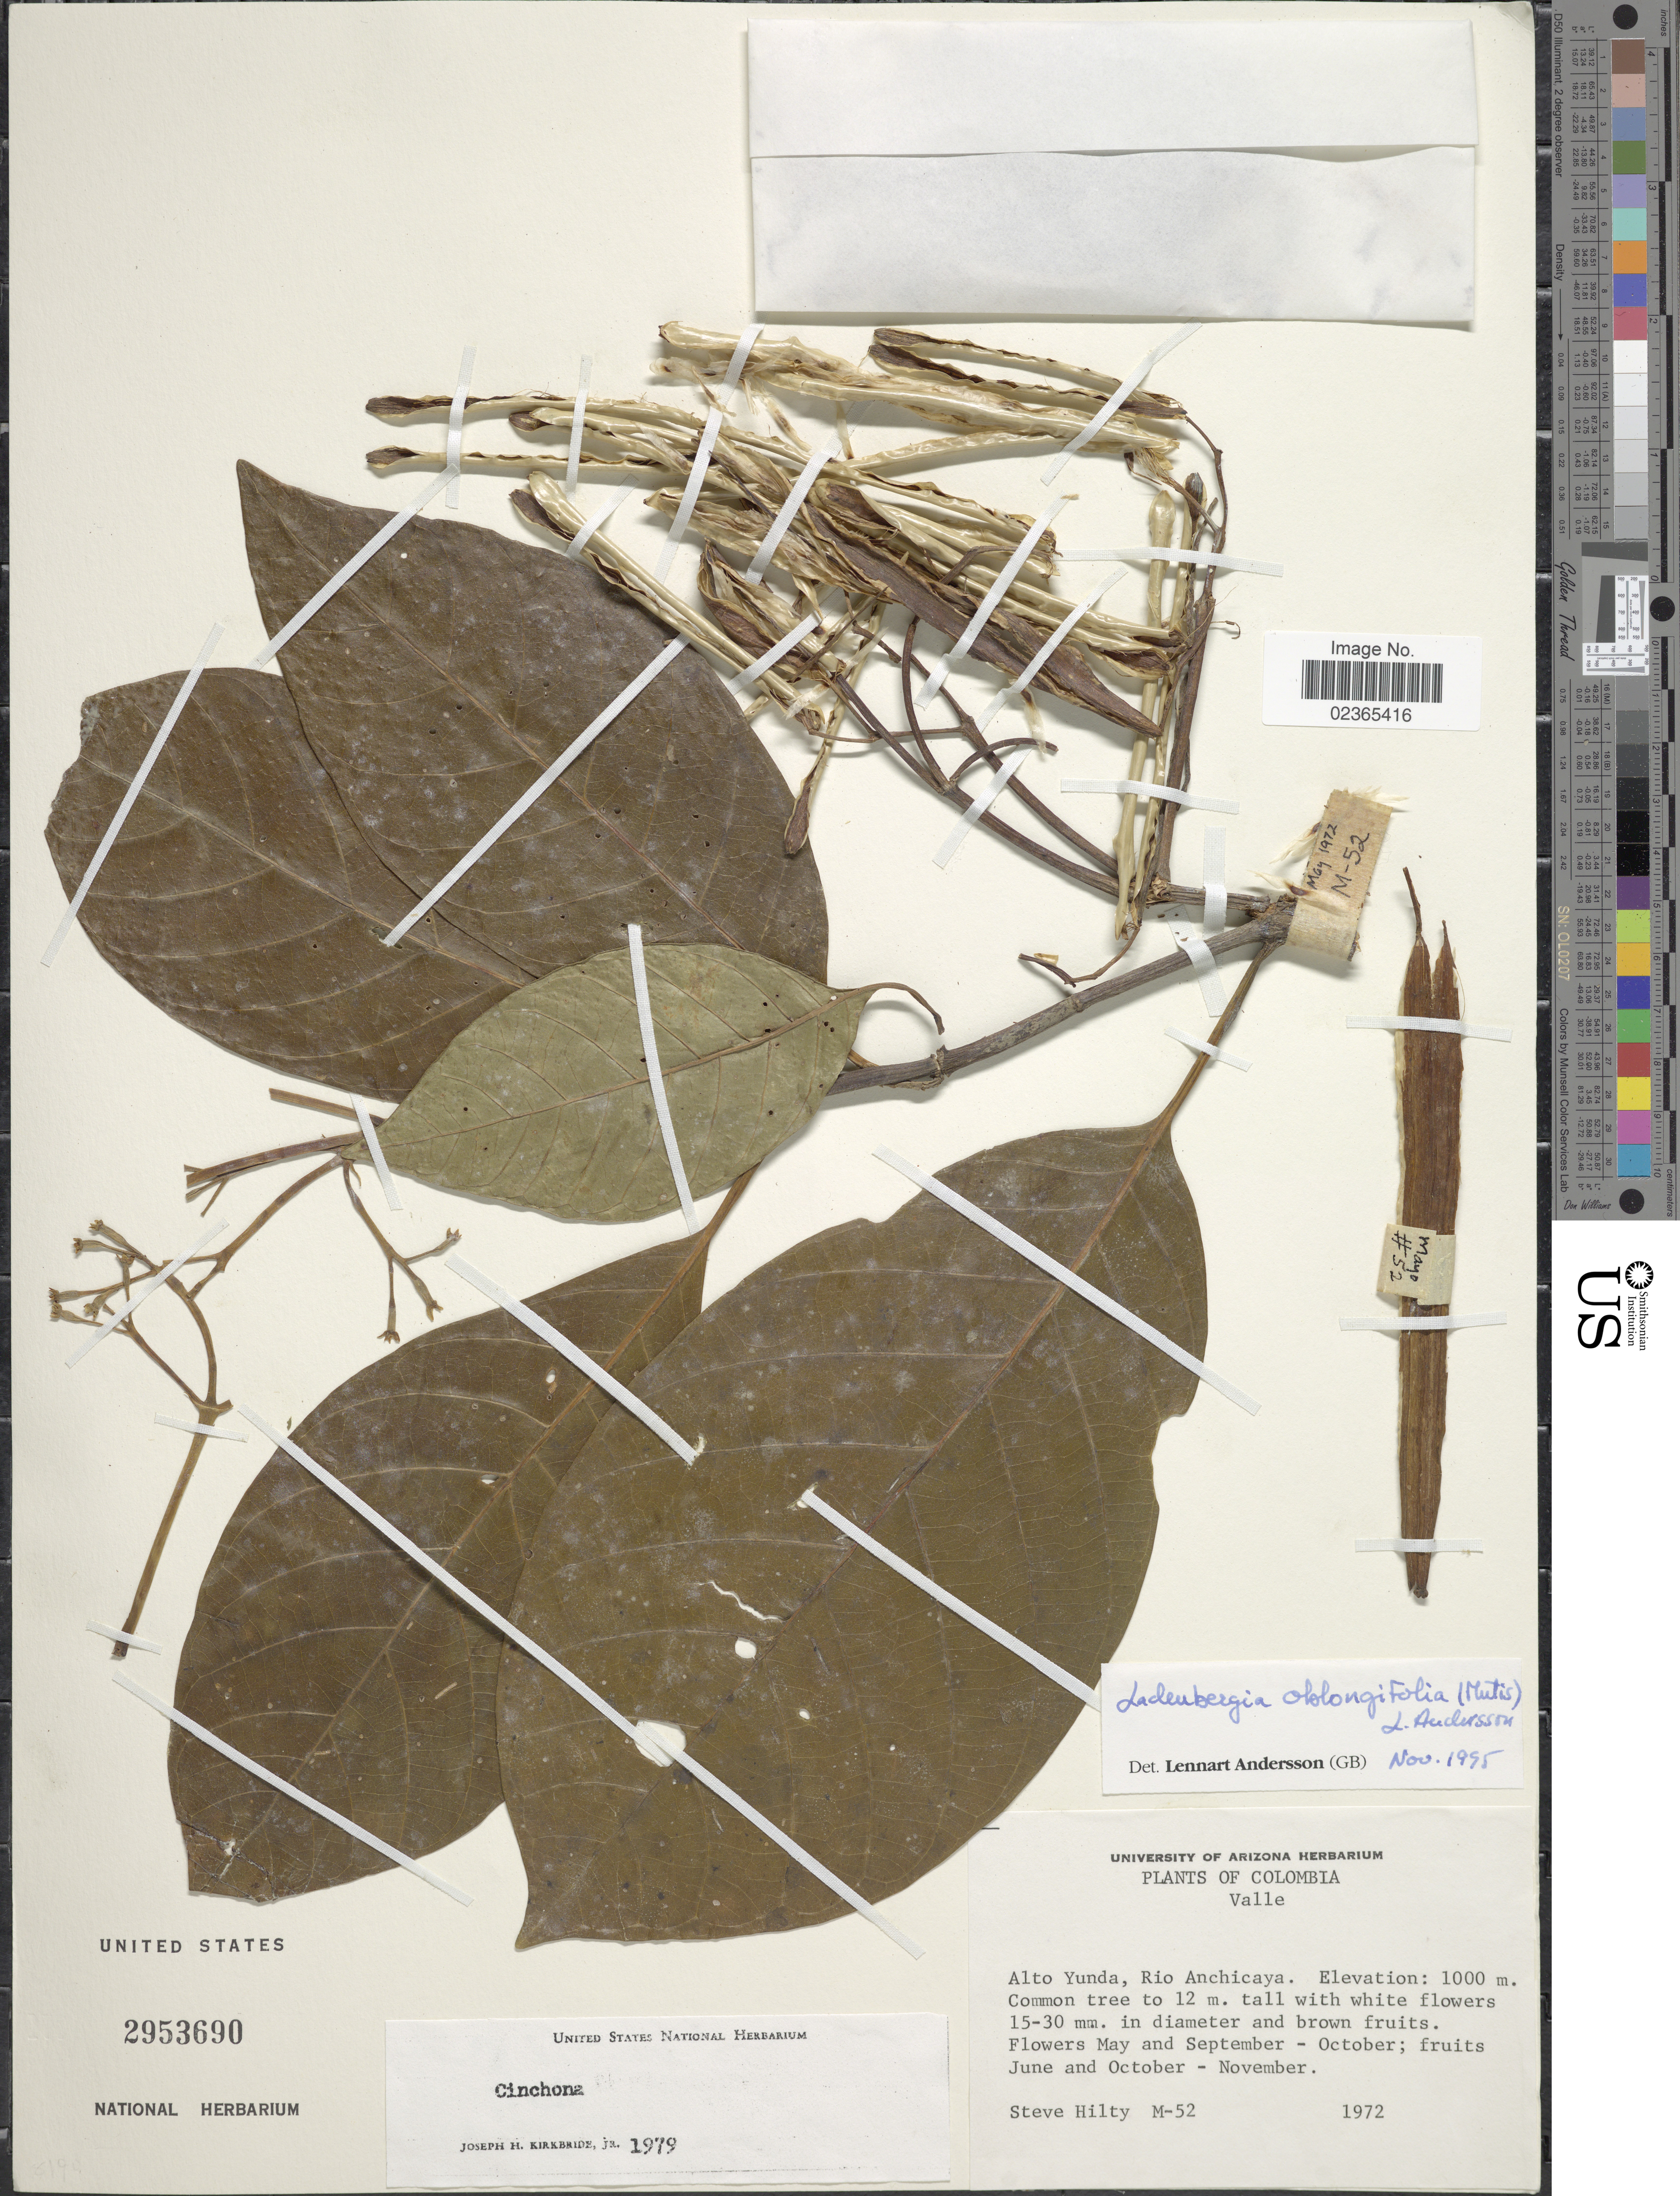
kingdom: Plantae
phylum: Tracheophyta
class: Magnoliopsida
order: Gentianales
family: Rubiaceae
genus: Ladenbergia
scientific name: Ladenbergia oblongifolia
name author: (Mutis) L. Andersson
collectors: S. Hilty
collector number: M52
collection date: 1972-05/1972-10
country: Colombia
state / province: Valle del Cauca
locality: Valle, Alto Yunda, Rio Anchicaya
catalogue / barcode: US 2953690